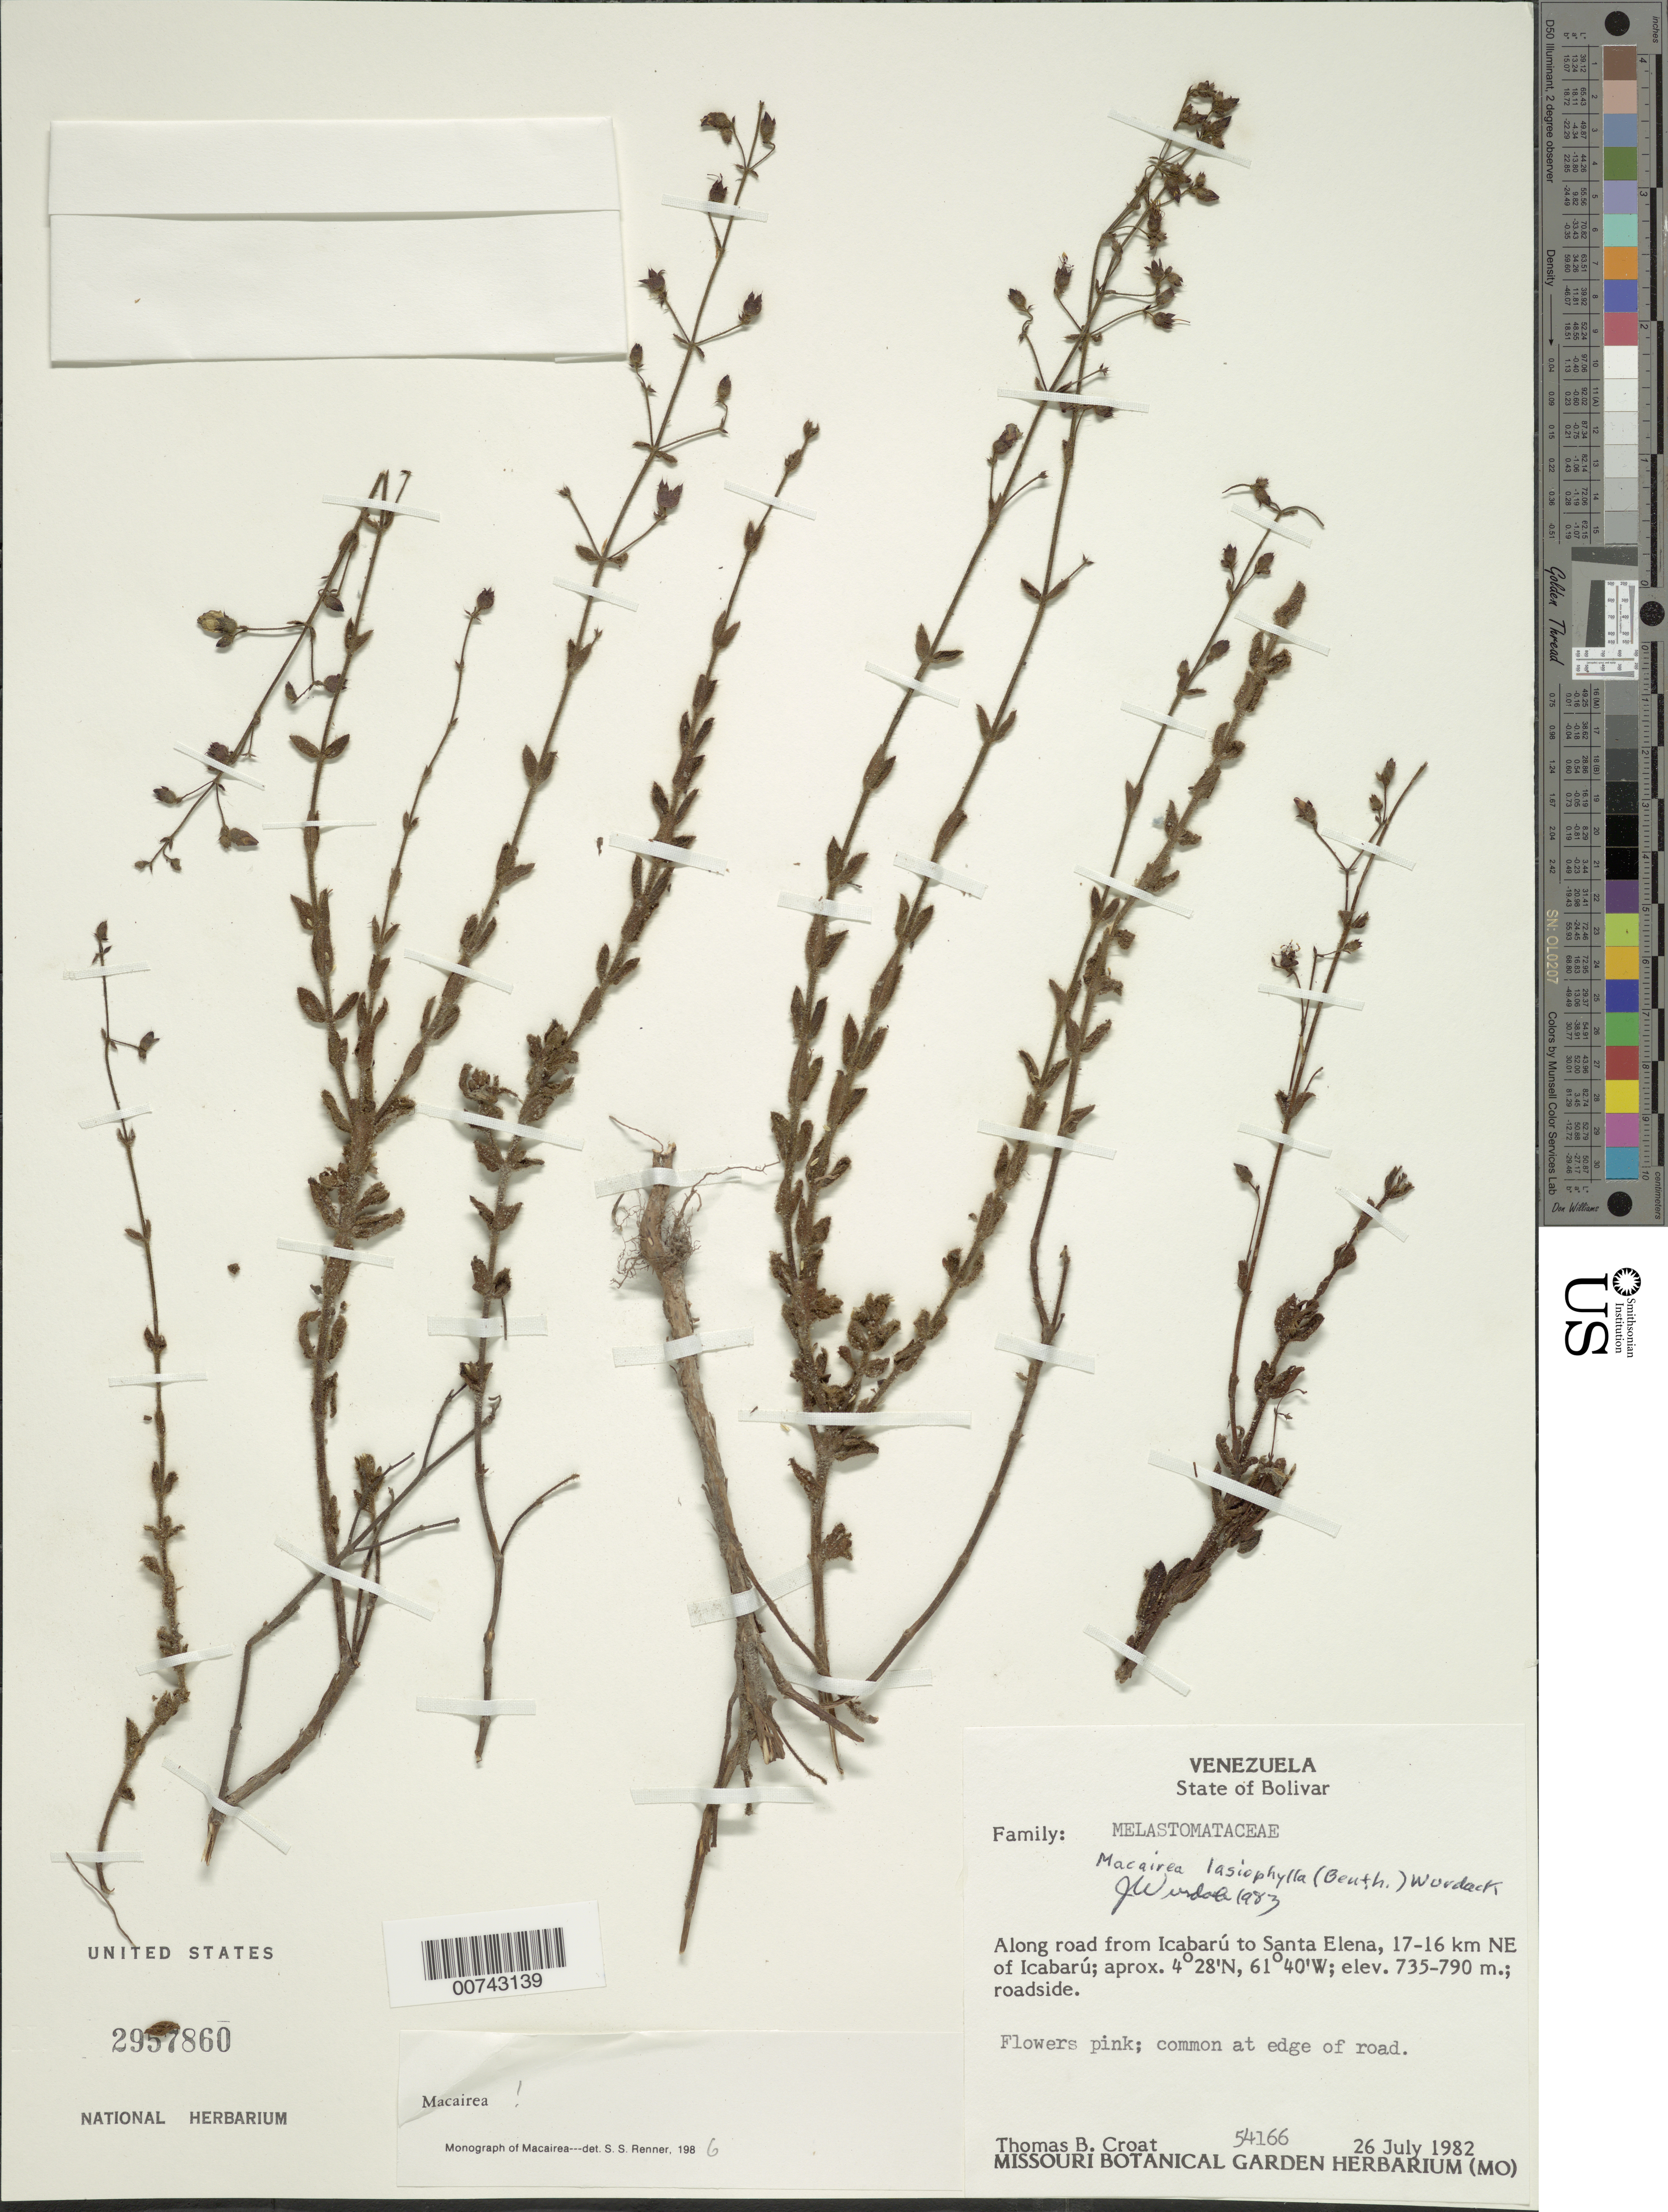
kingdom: Plantae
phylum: Tracheophyta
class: Magnoliopsida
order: Myrtales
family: Melastomataceae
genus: Macairea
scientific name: Macairea lasiophylla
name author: (Benth.) Wurdack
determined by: Wurdack, John J., (US), US (UNITED STATES)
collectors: T. B. Croat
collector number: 54166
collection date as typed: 26-Jul-82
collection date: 1982-07-26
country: Venezuela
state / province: Bolívar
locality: Icabarú to Santa Elena, 17-16 km NE of Icabarú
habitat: Roadside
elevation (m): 735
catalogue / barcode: US 2957860